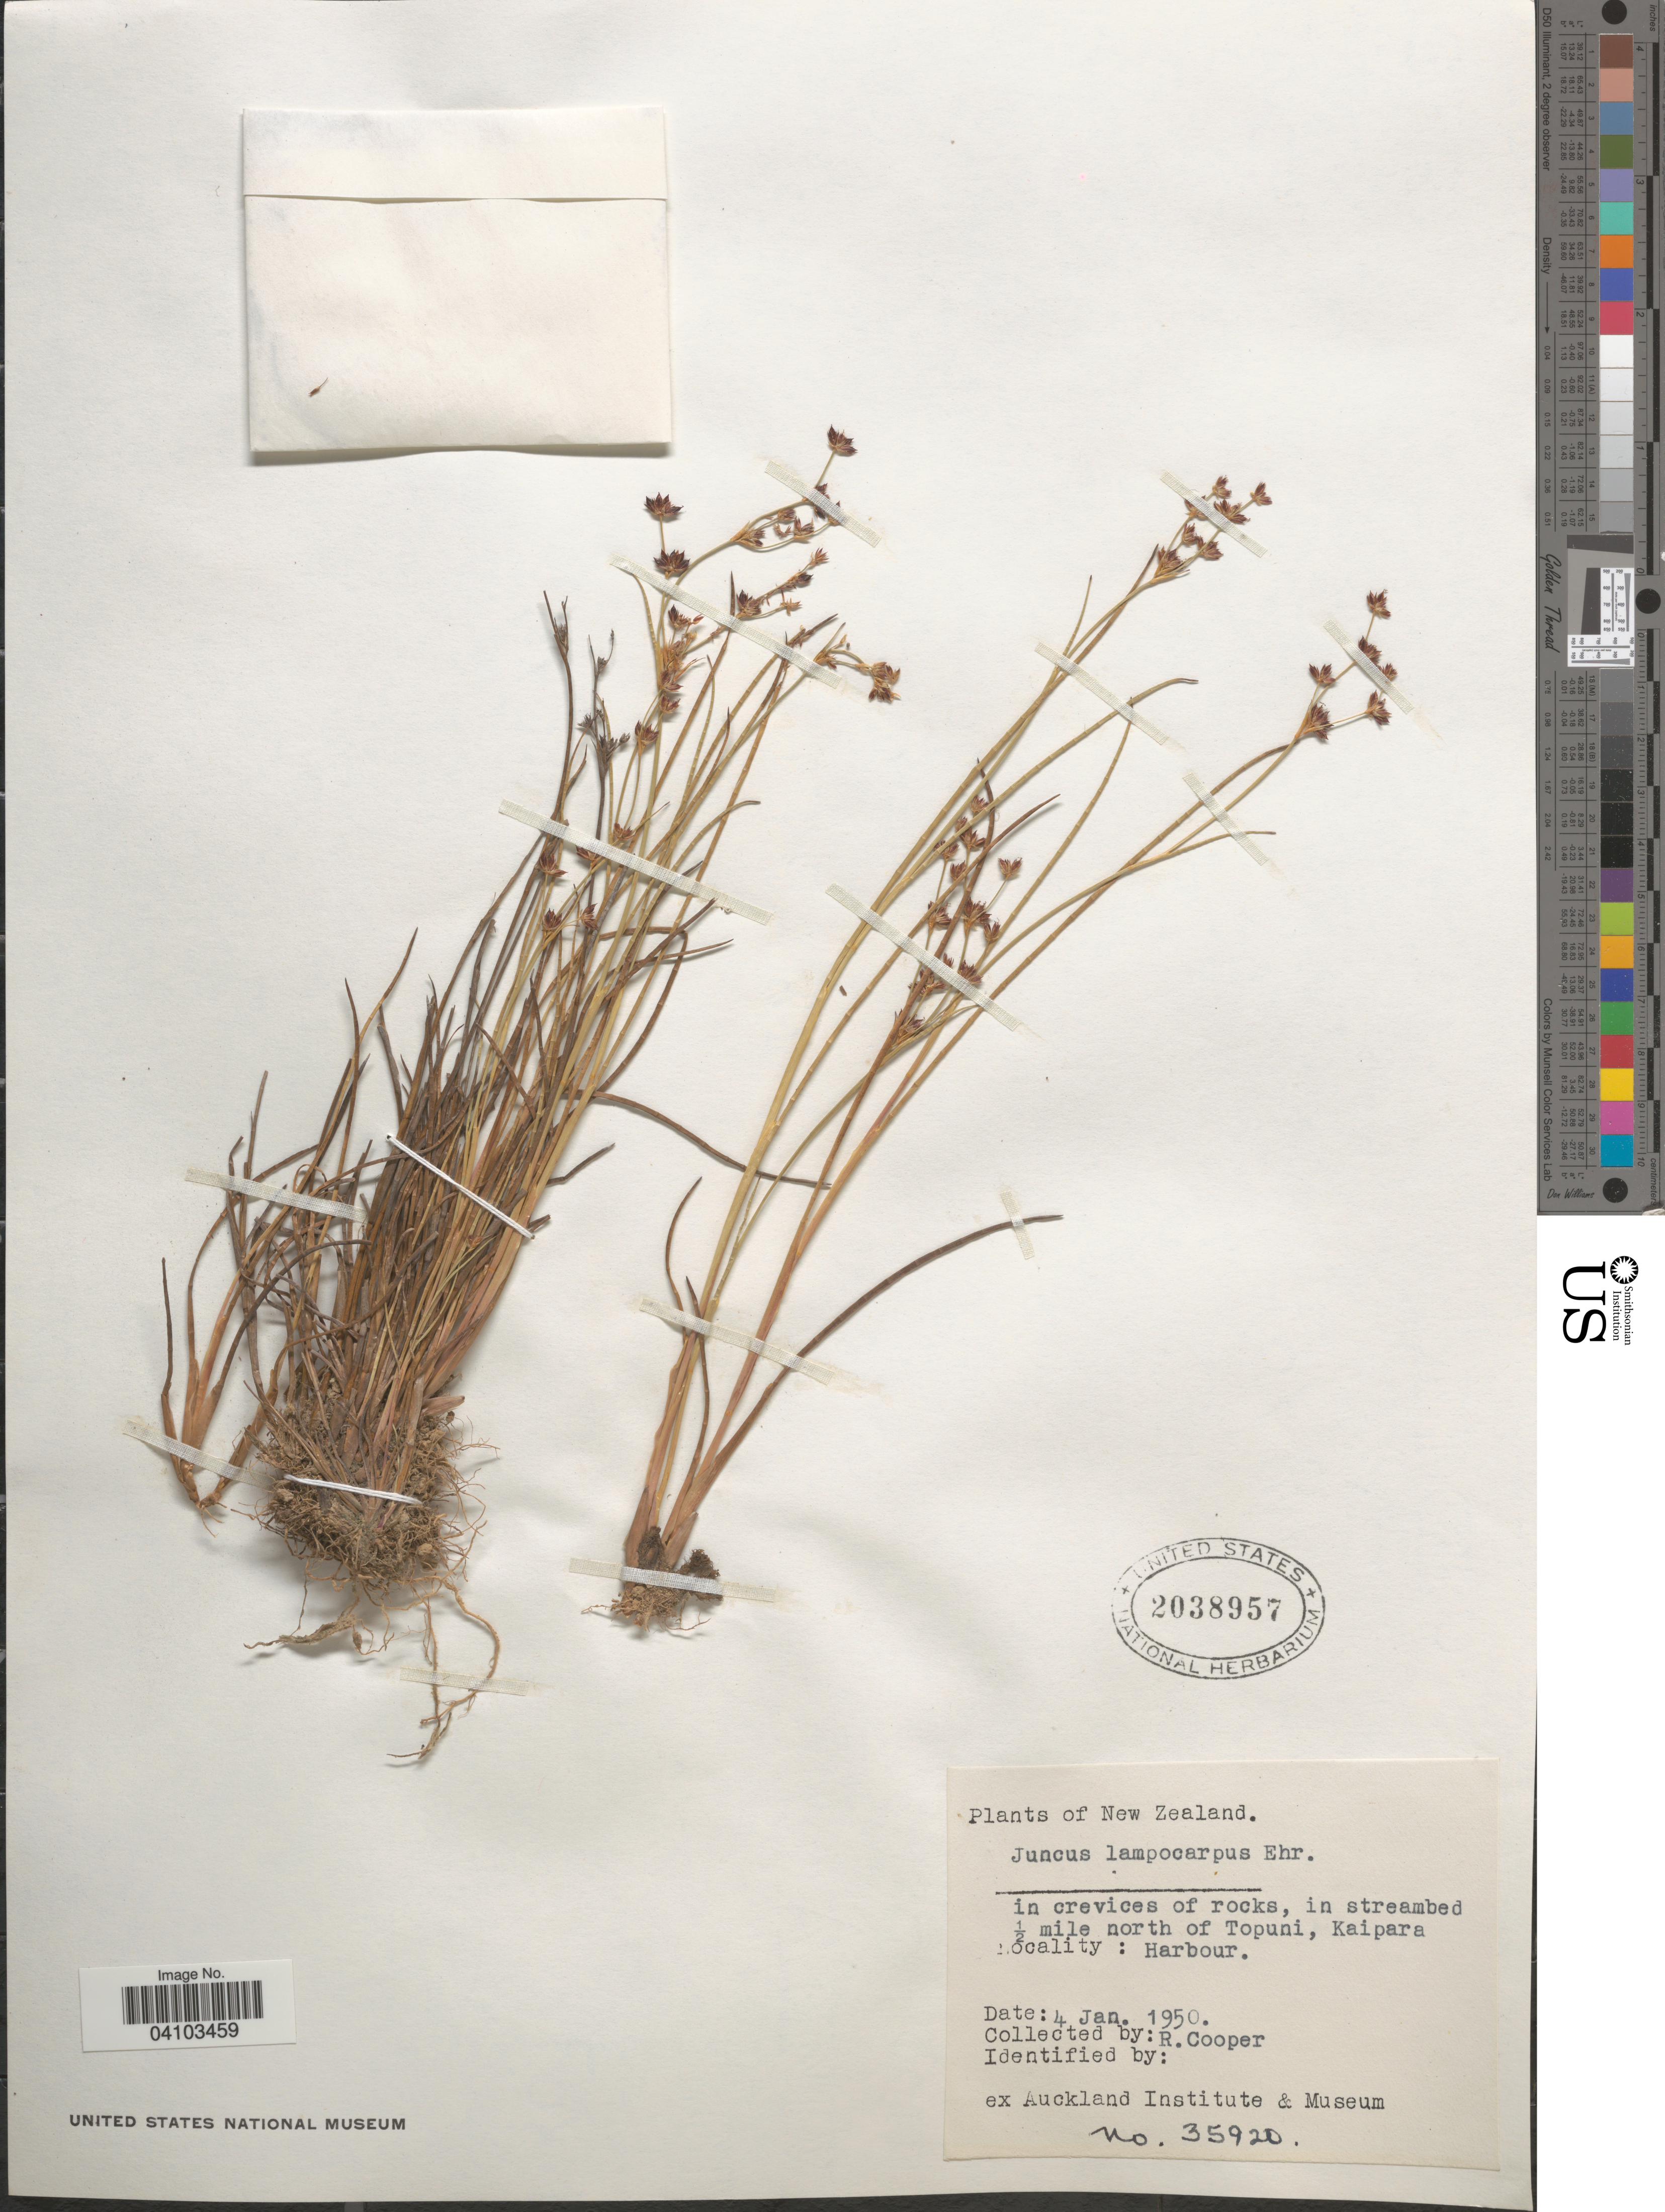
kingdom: Plantae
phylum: Tracheophyta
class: Liliopsida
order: Poales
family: Juncaceae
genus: Juncus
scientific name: Juncus lampocarpus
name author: Ehrh.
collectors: R. Cooper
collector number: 35920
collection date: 1950-01-04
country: New Zealand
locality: In streambed ½ mile north of Topuni, Kaipara. Harbour.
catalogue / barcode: US 2038957